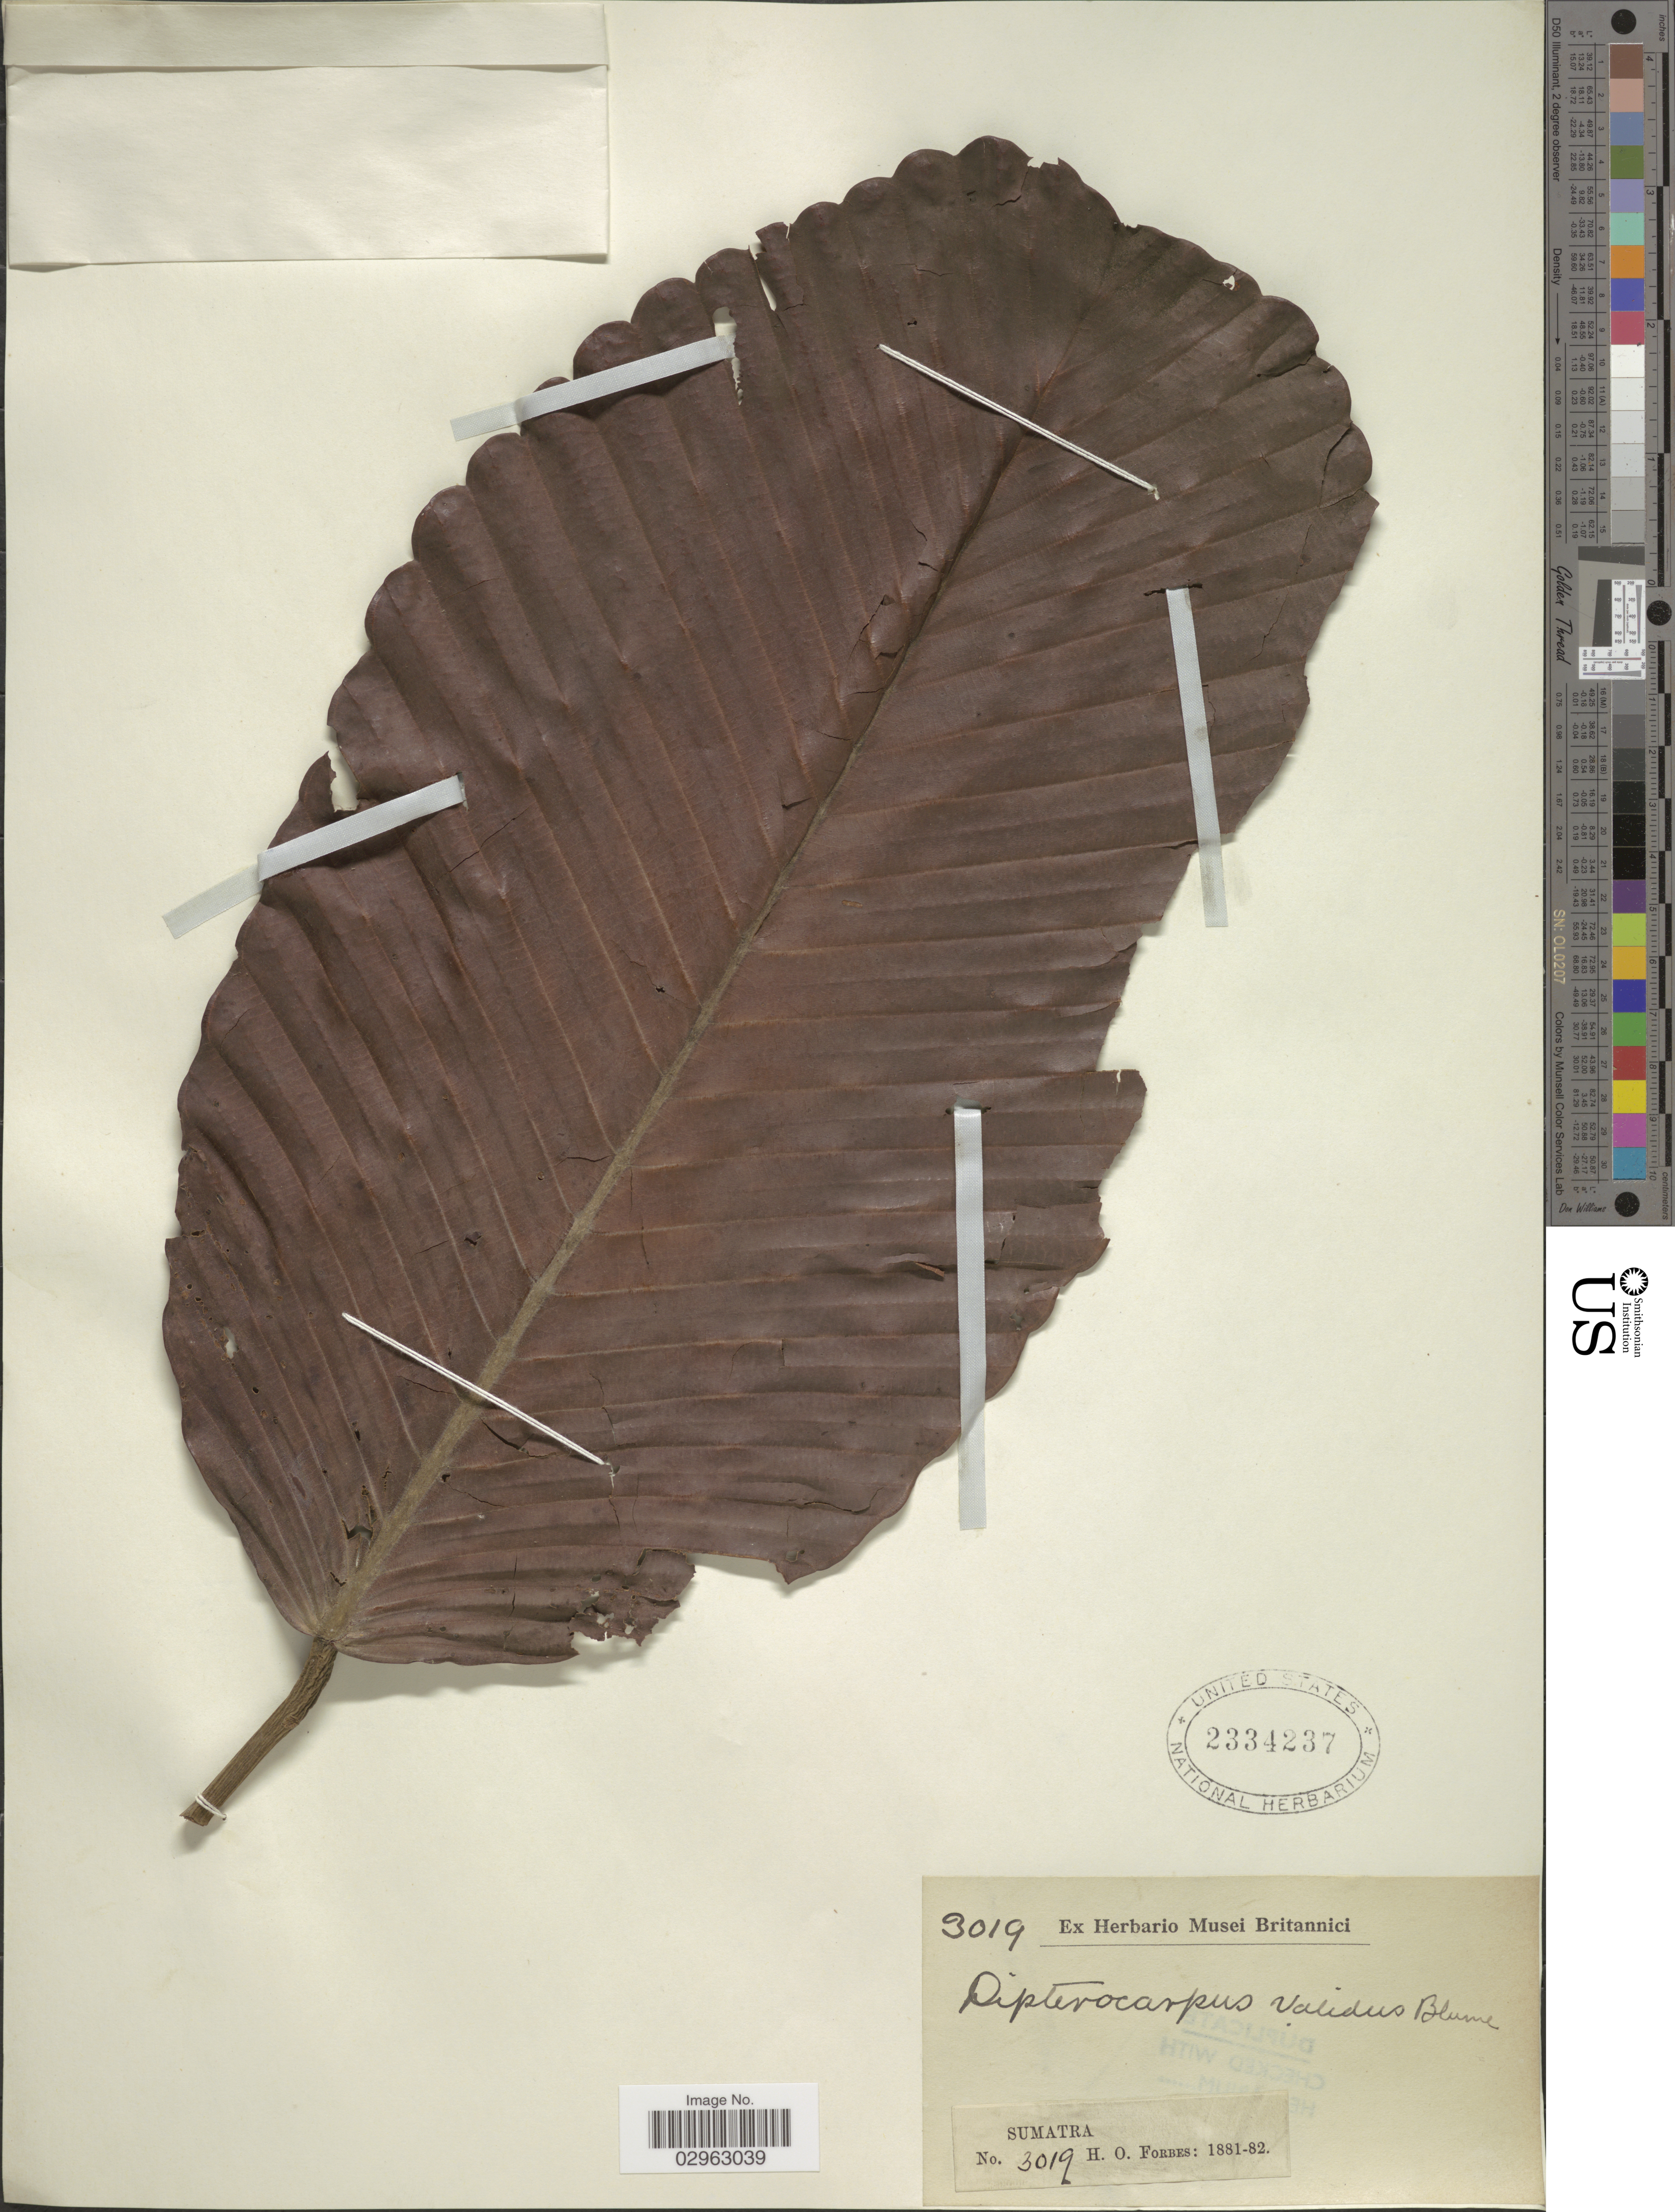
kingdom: Plantae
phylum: Tracheophyta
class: Magnoliopsida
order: Malvales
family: Dipterocarpaceae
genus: Dipterocarpus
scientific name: Dipterocarpus validus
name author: Blume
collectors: H. O. Forbes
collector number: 3019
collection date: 1881/1882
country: Indonesia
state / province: Sumatra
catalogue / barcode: US 2334237